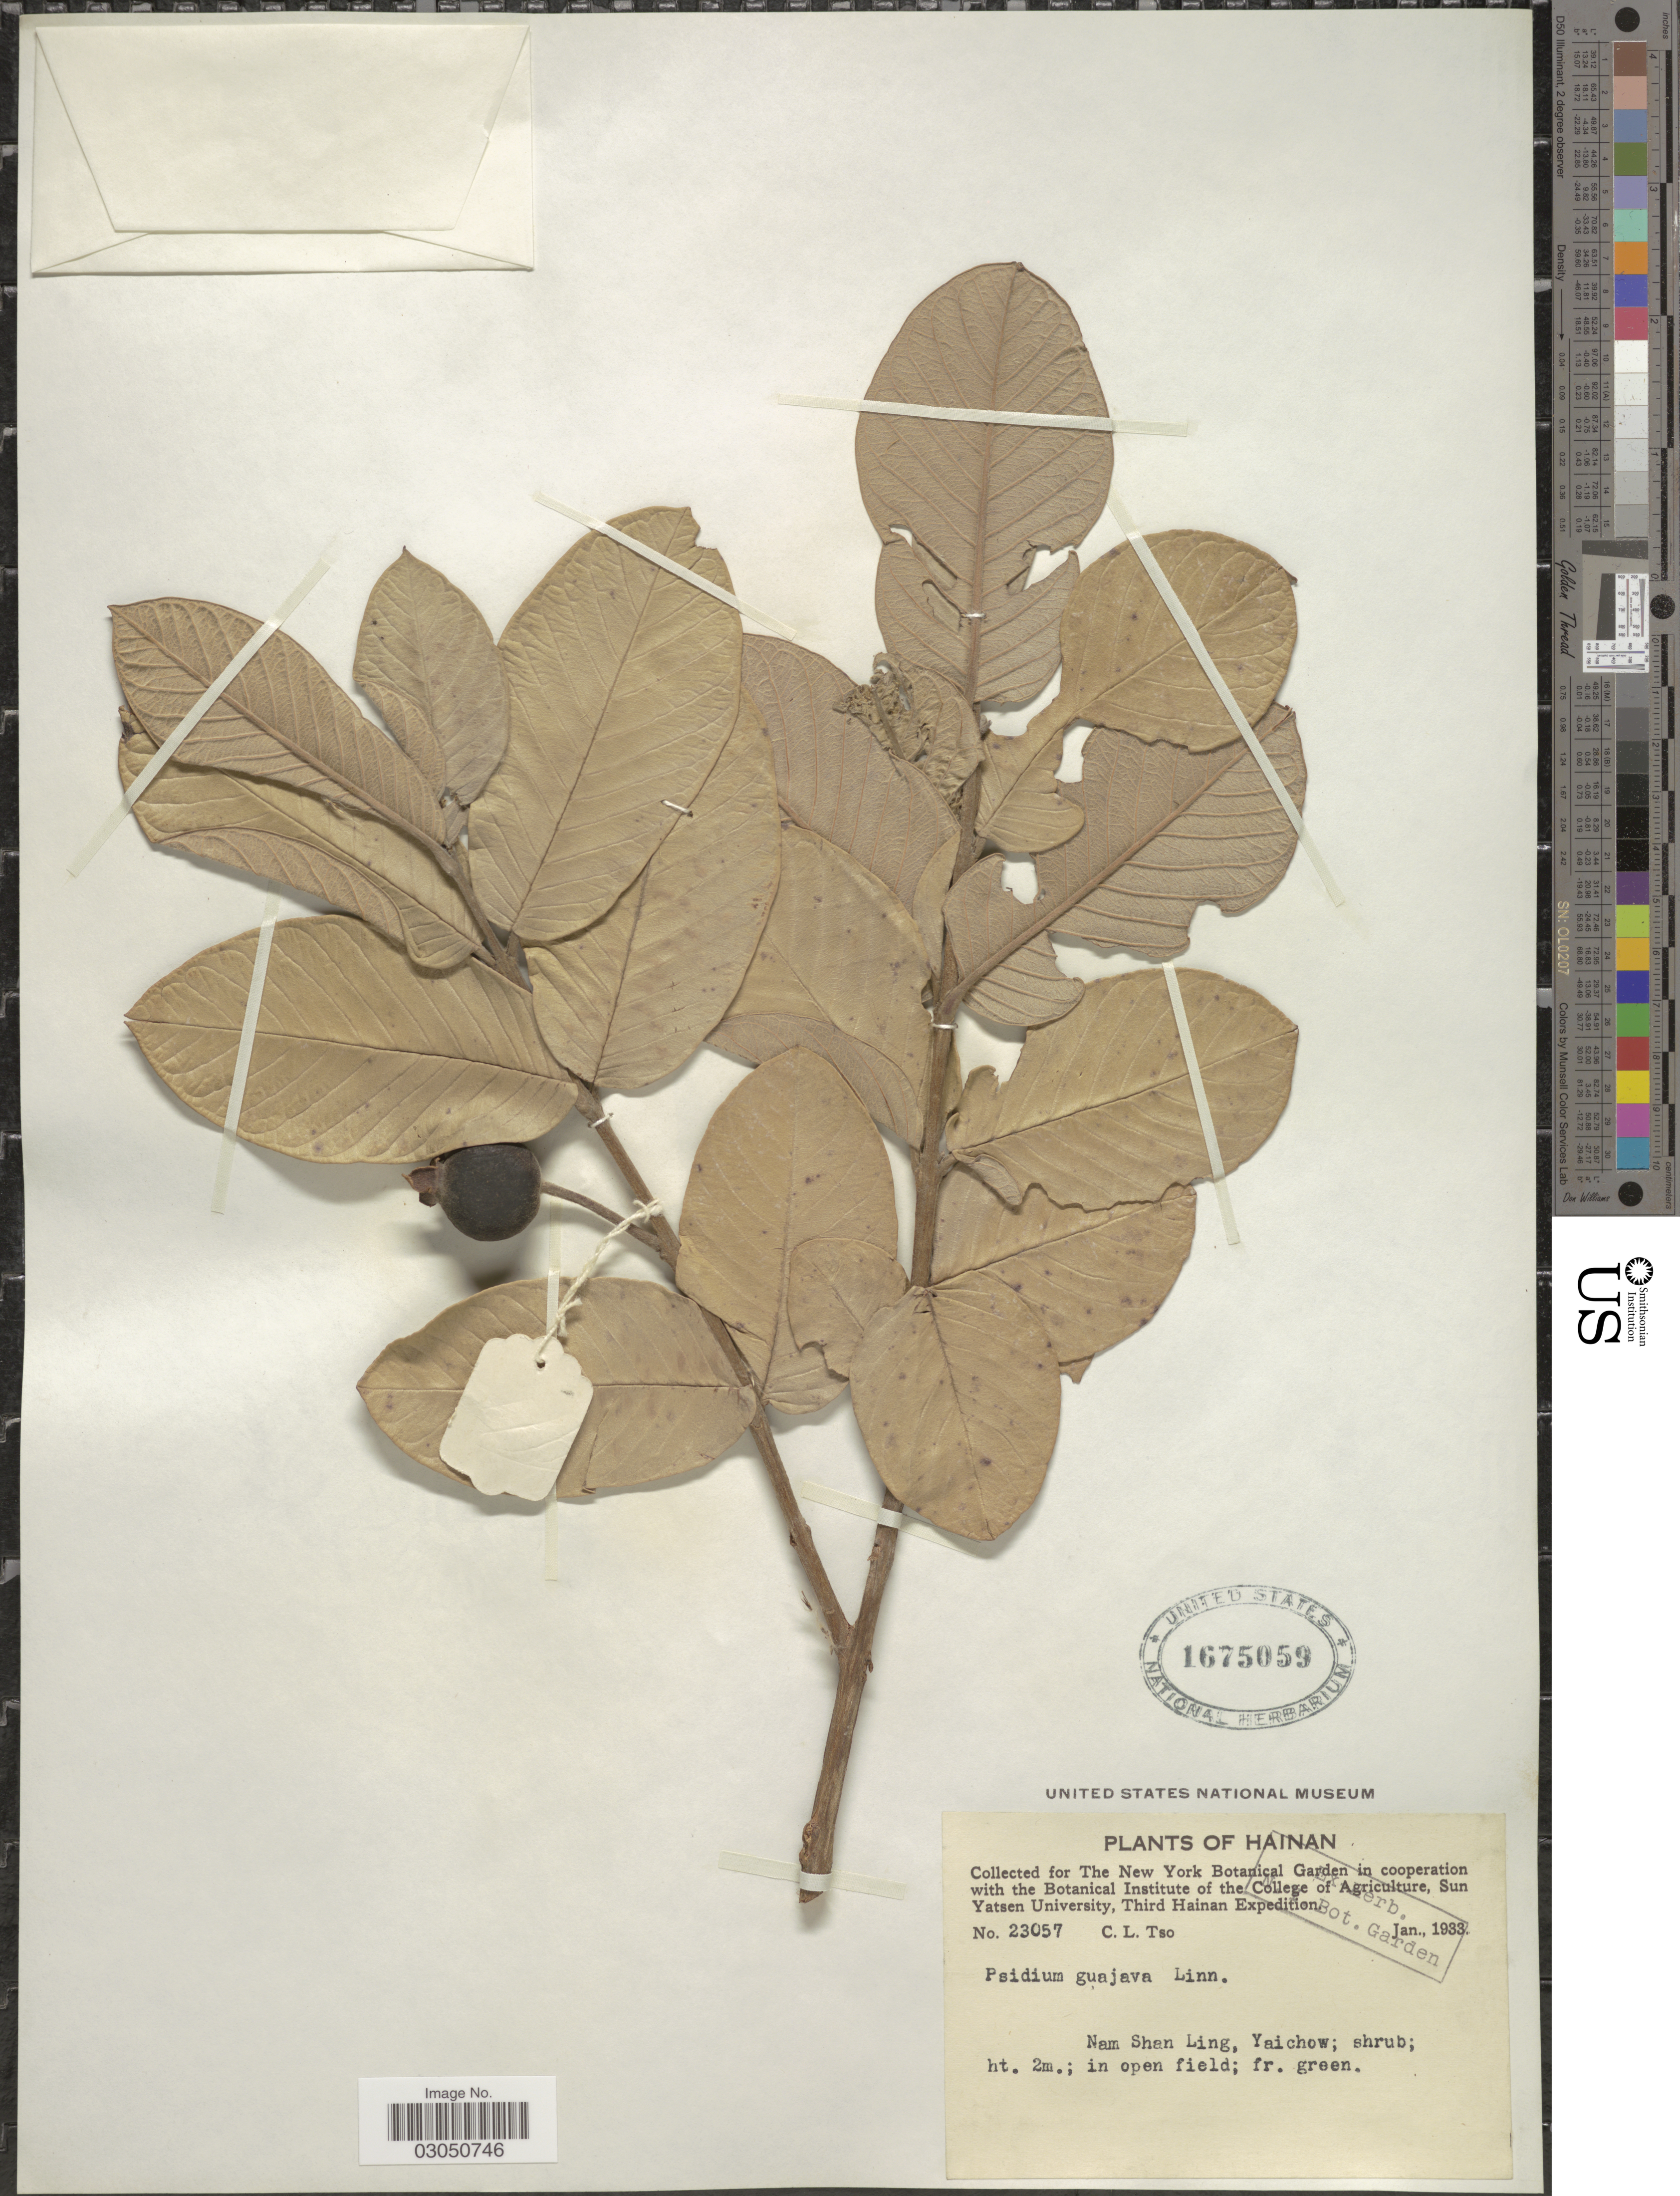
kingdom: Plantae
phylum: Tracheophyta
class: Magnoliopsida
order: Myrtales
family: Myrtaceae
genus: Psidium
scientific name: Psidium guajava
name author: L.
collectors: C. Tso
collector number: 23057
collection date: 1933-01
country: China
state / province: Hainan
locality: Nam Shan Ling, Yaichow.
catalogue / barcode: US 1675059